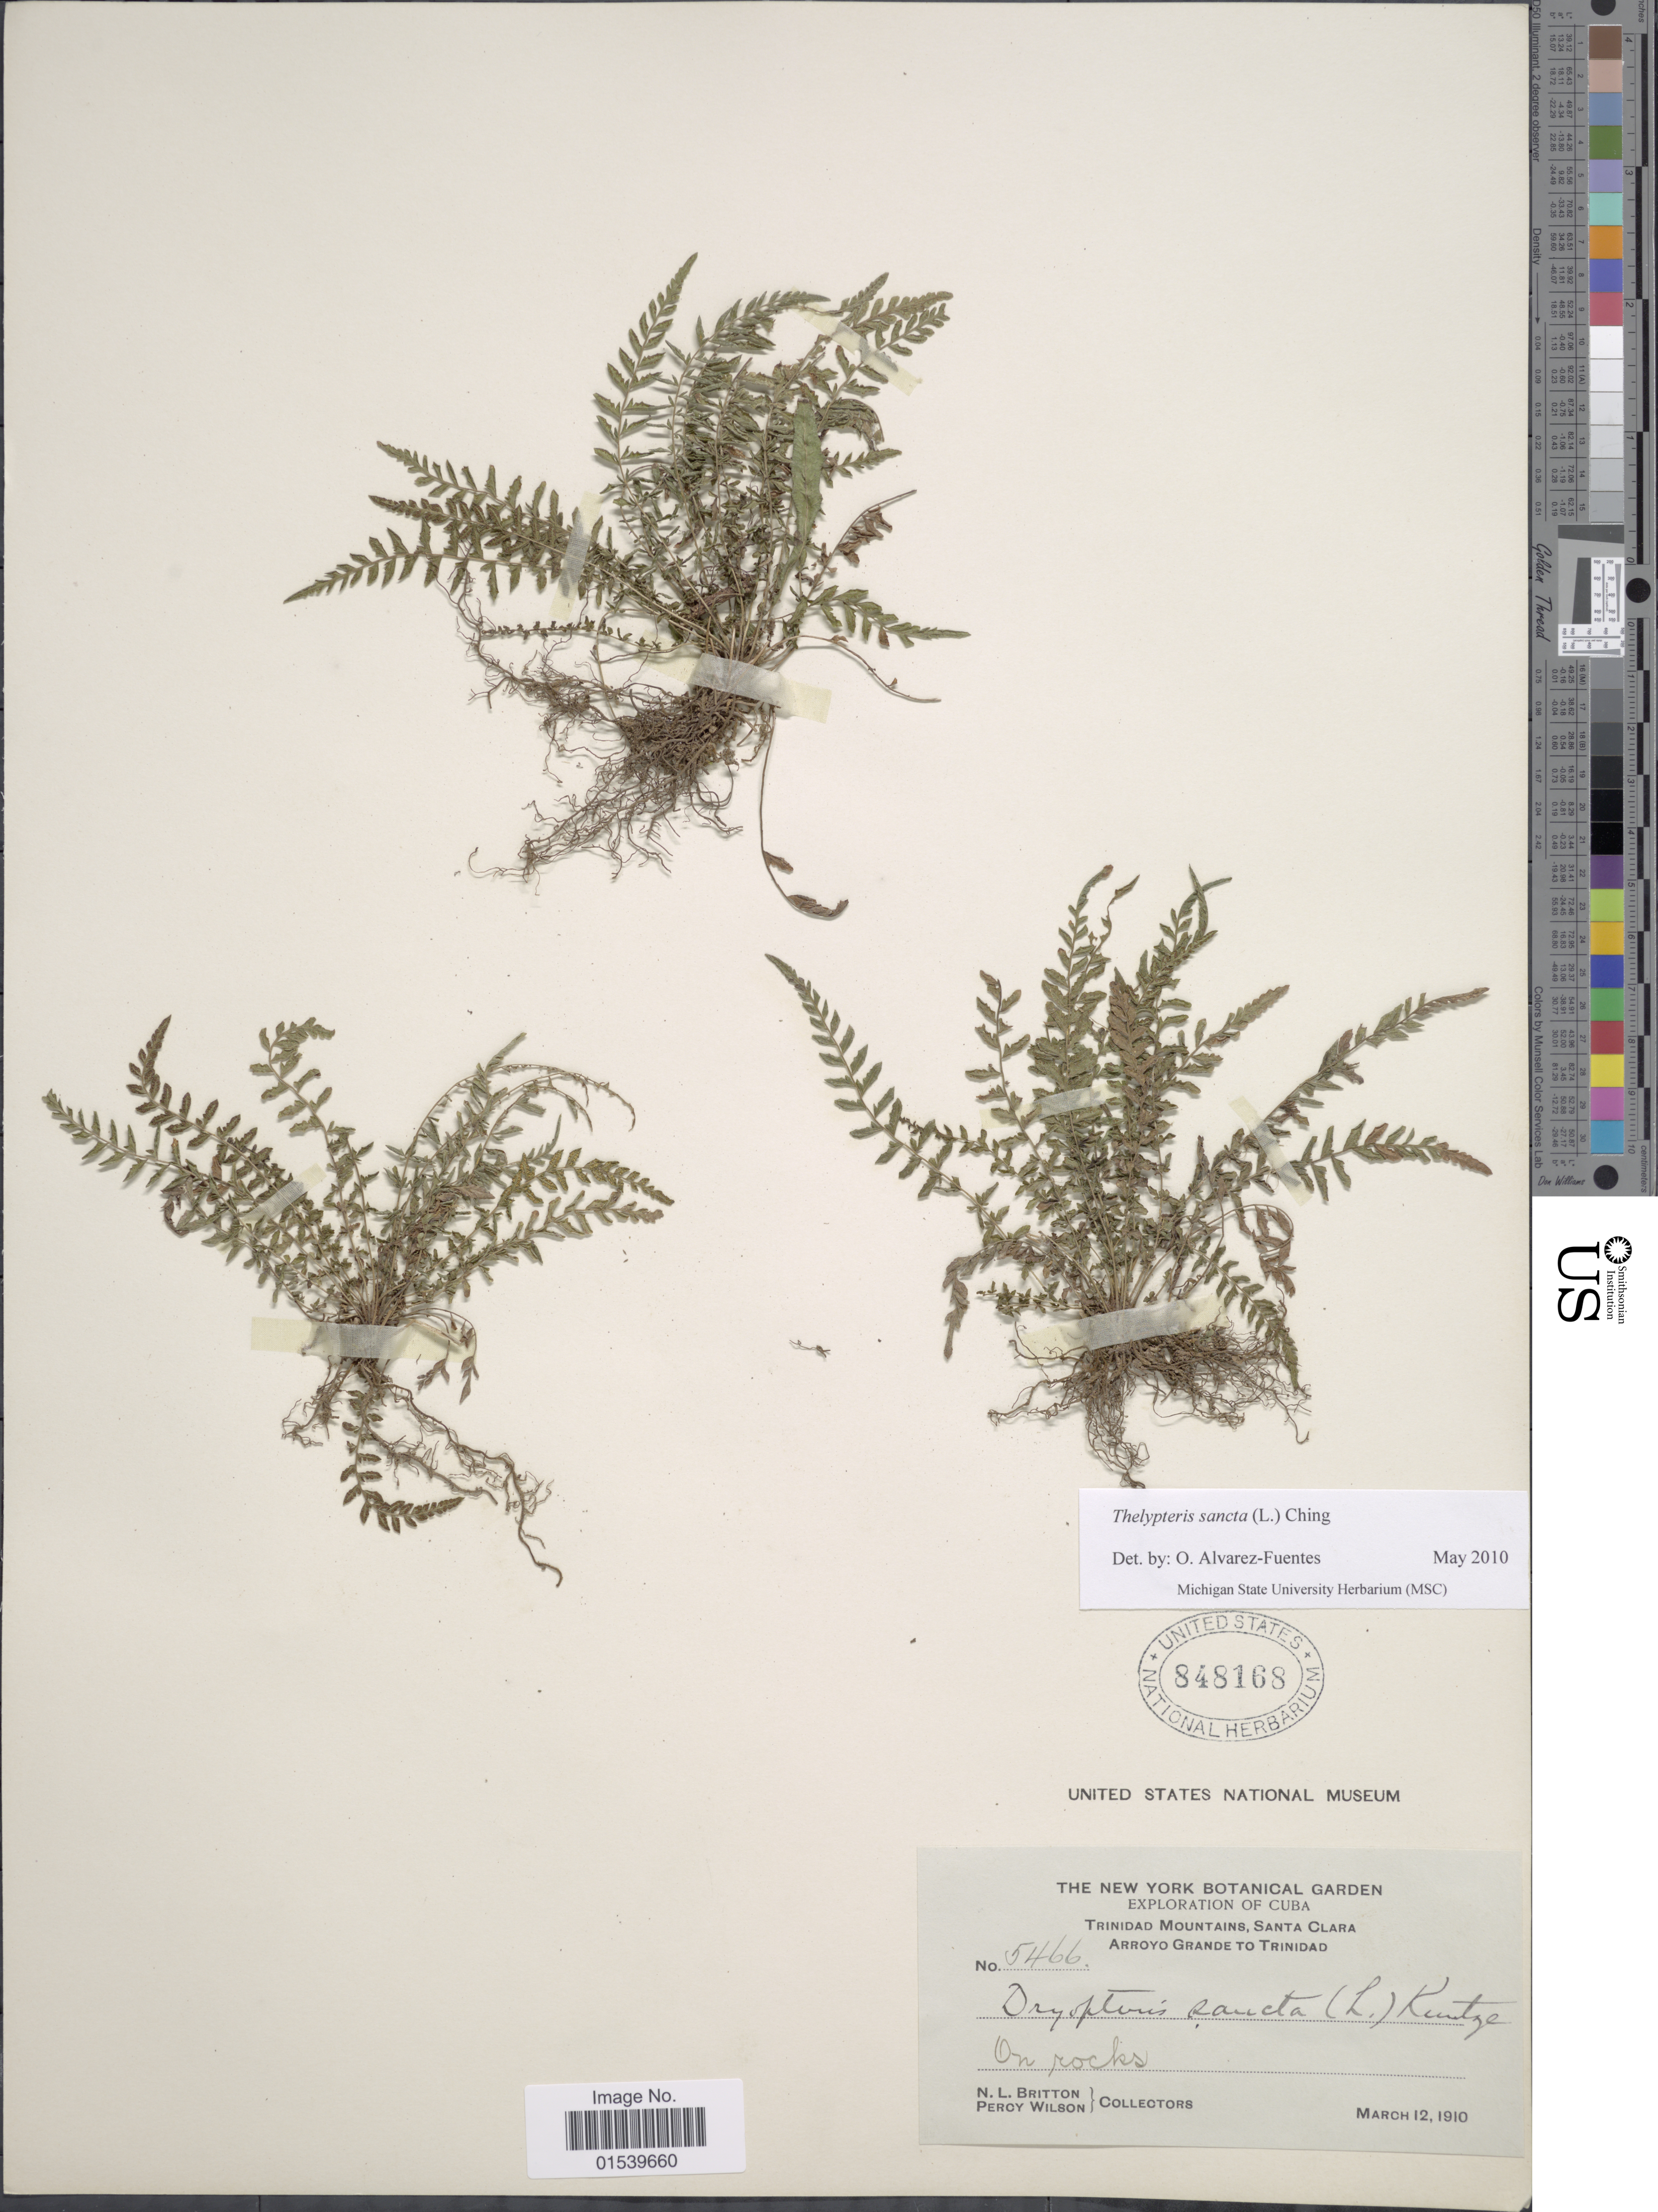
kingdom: Plantae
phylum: Tracheophyta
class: Polypodiopsida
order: Polypodiales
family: Thelypteridaceae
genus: Amauropelta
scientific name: Amauropelta sancta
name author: (L.) Pic. Serm.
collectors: N. Britton & P. Wilson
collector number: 5466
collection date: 1910-03-12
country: Cuba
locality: Trinidad Mountains, Santa Clara, Arroyo Grande to Trinidad, On rocks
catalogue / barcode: US 848168